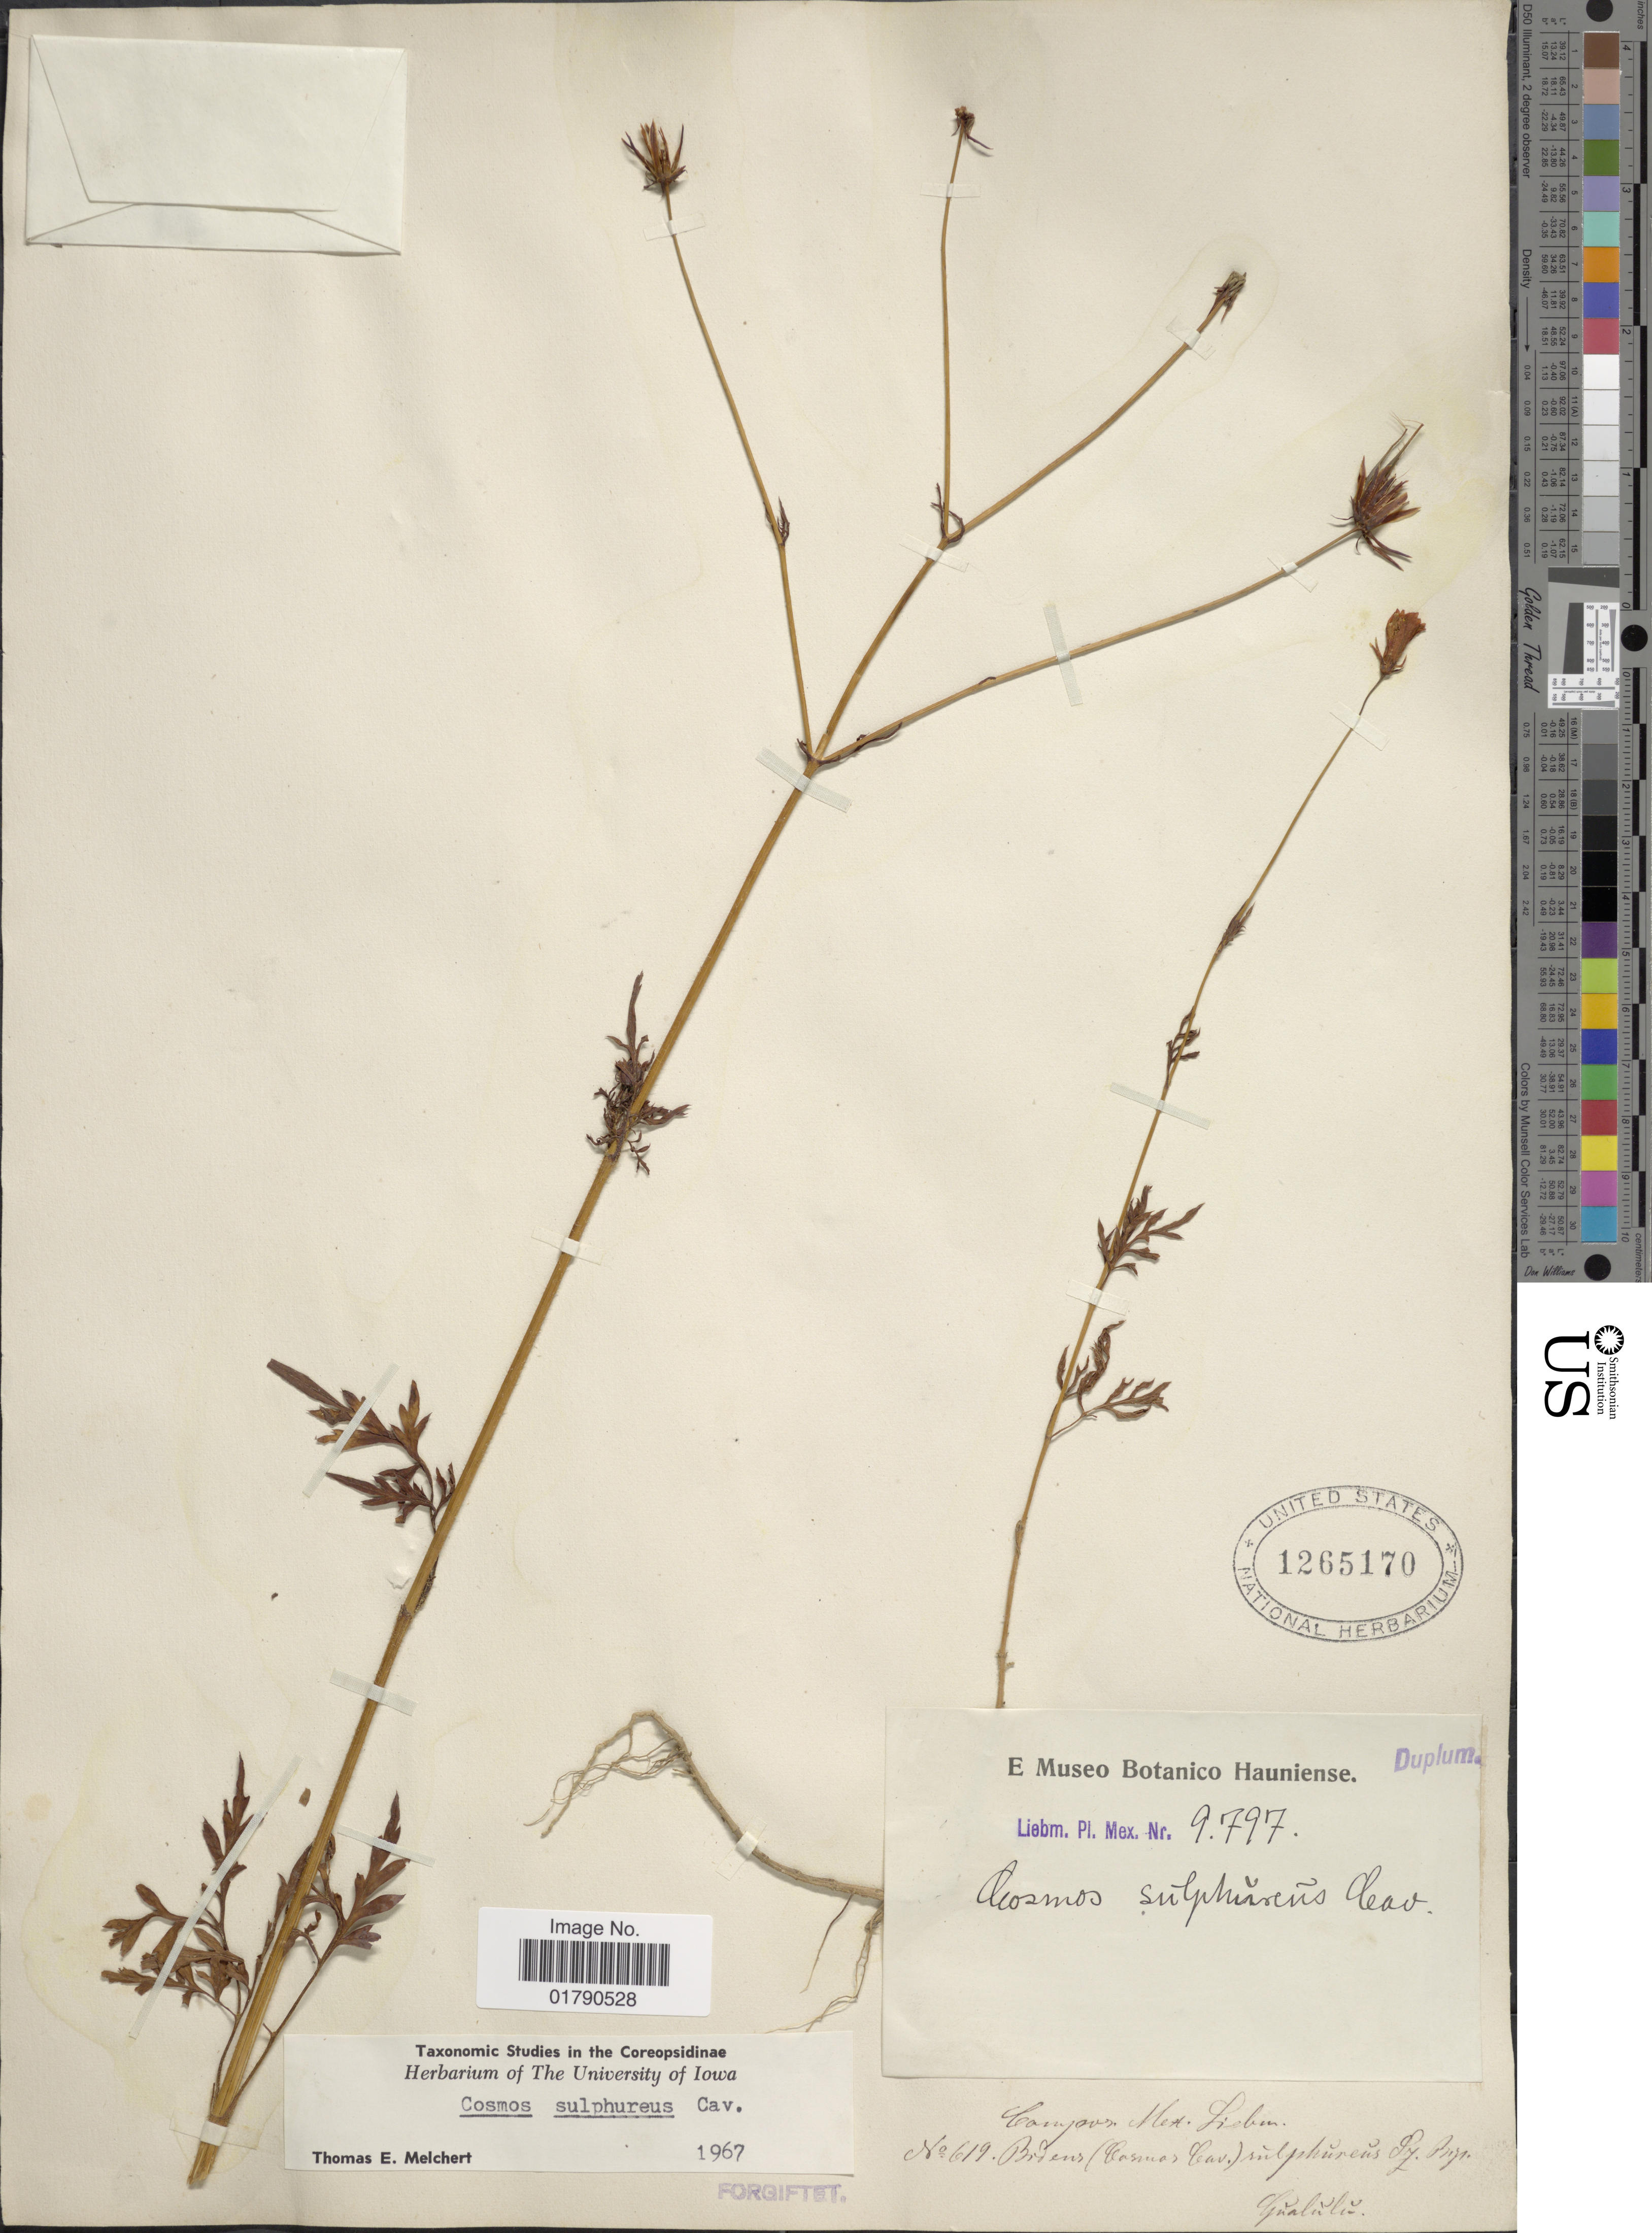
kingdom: Plantae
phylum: Tracheophyta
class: Magnoliopsida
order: Asterales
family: Asteraceae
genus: Cosmos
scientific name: Cosmos sulphureus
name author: Cav.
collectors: M. Liberman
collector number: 9797/619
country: Mexico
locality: Campos Mex., Gualulis [interpreted]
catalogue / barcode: US 1265170